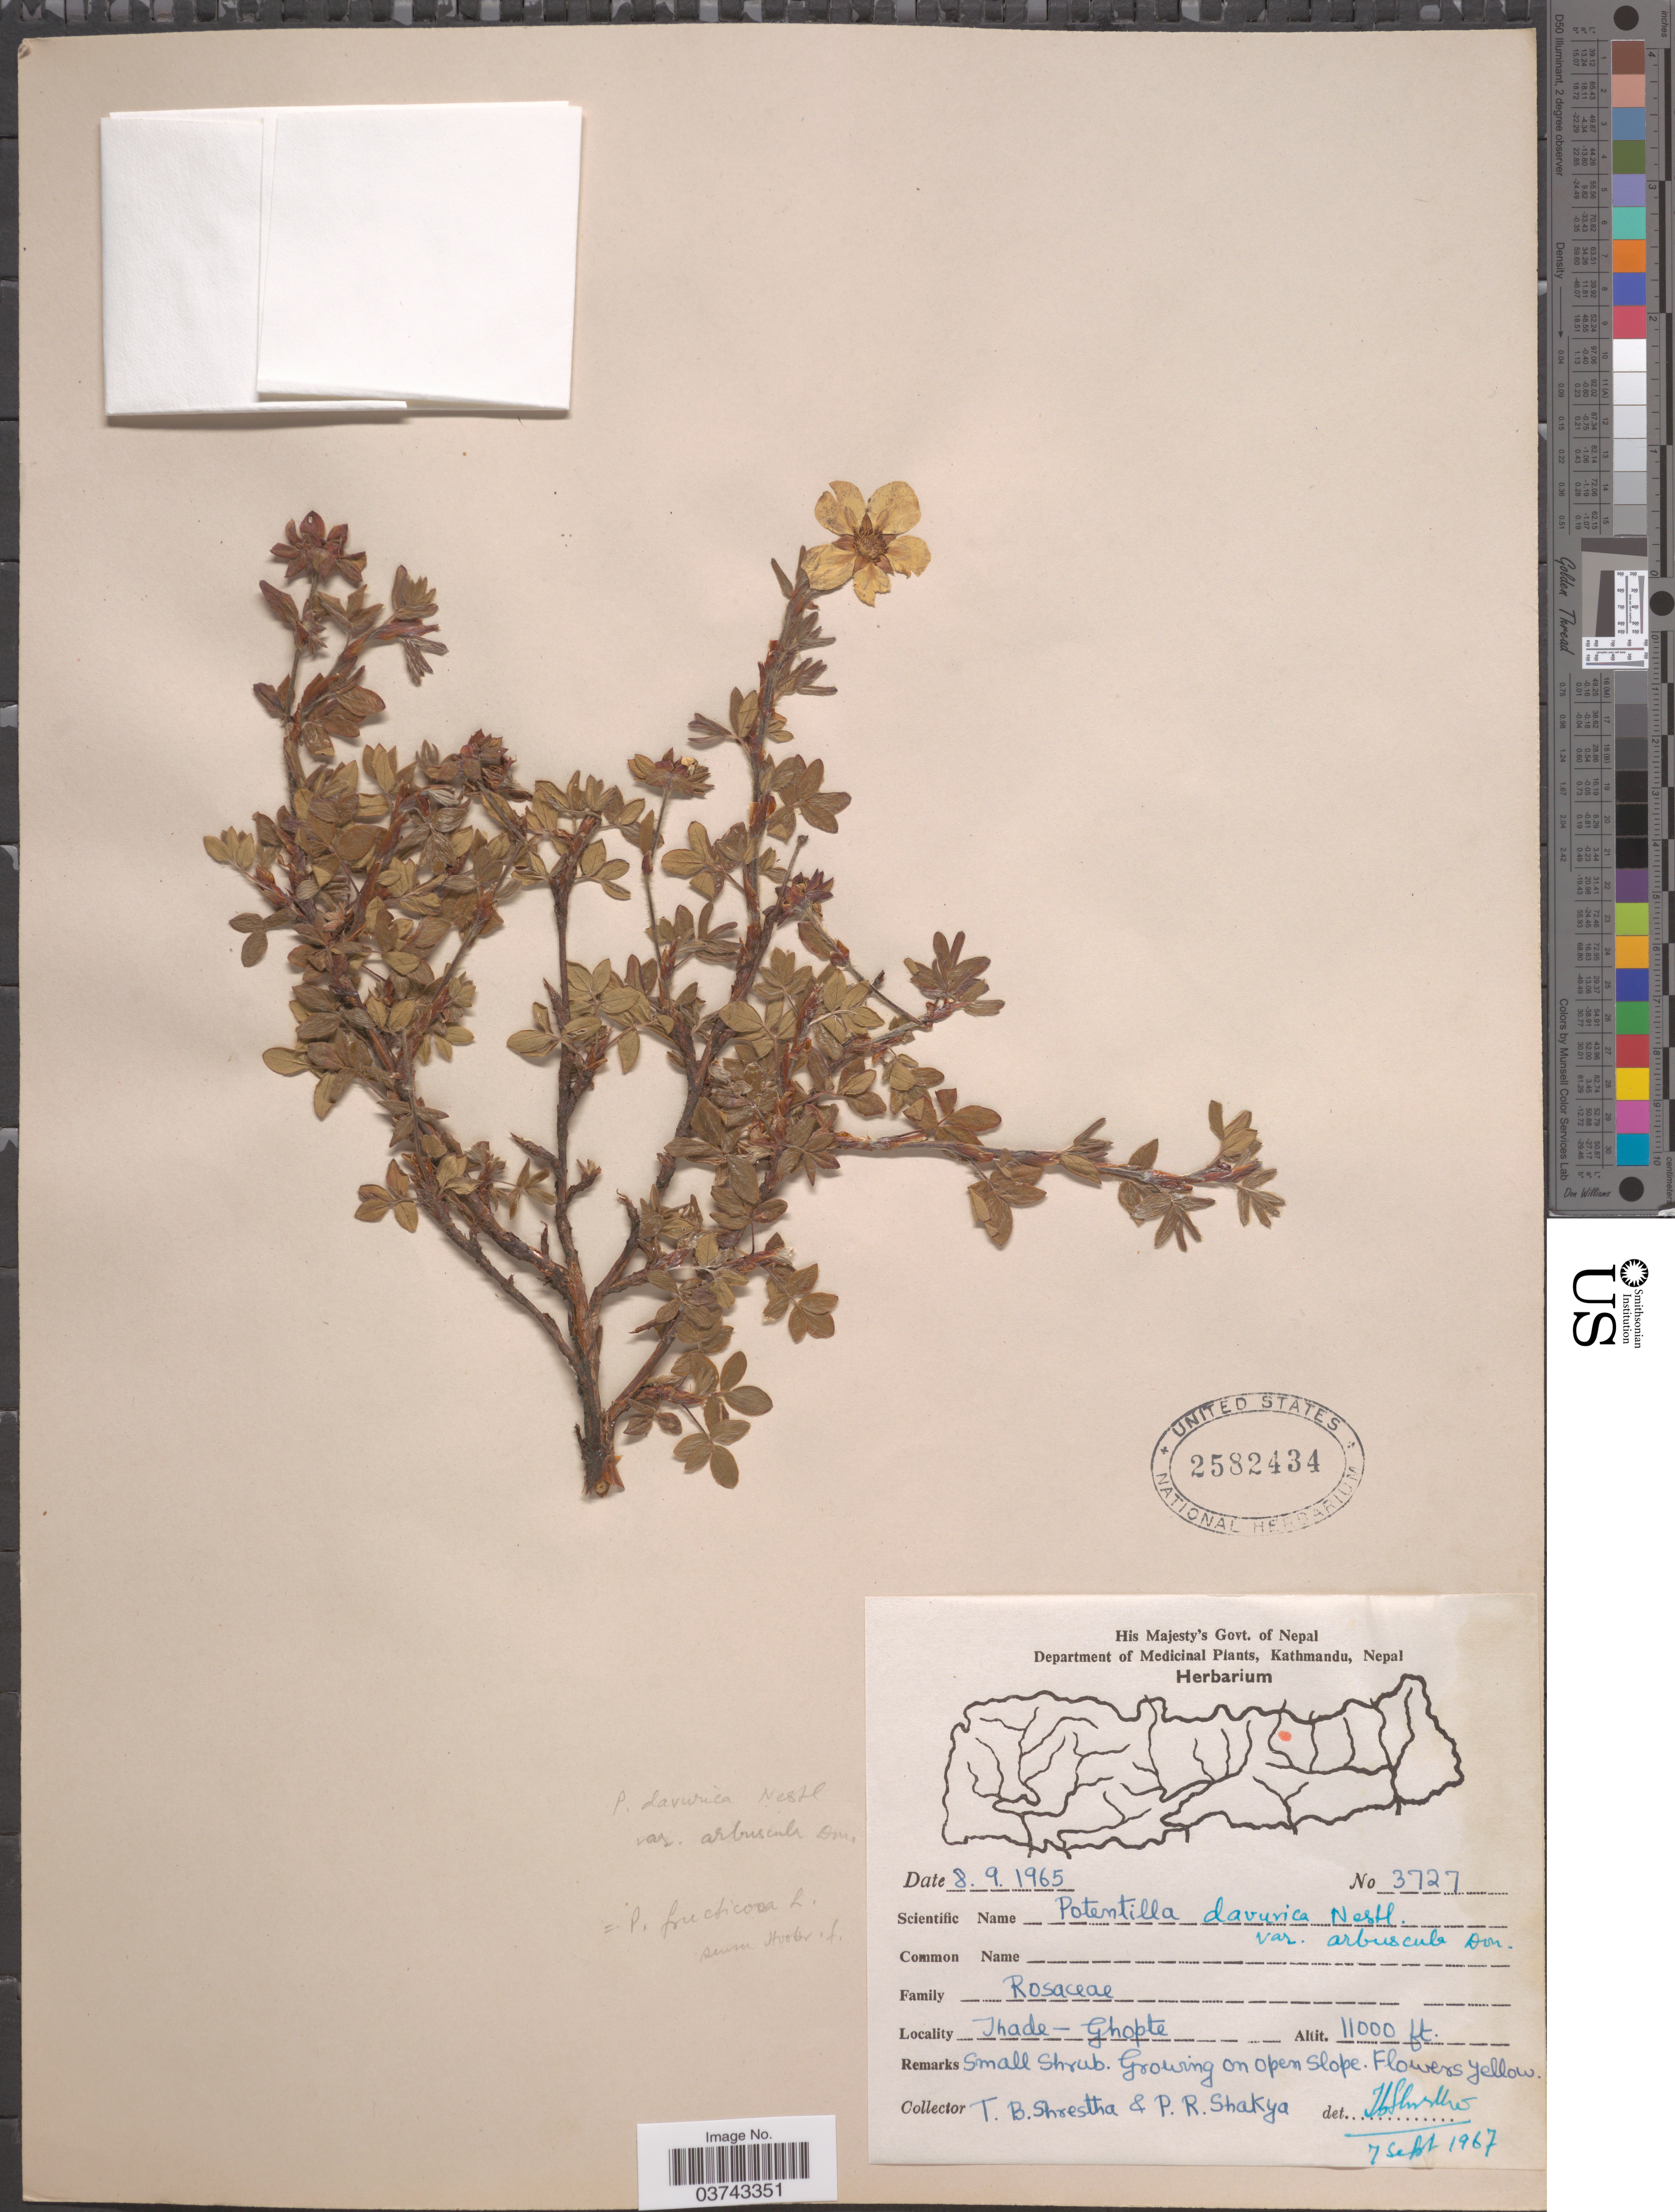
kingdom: Plantae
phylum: Tracheophyta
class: Magnoliopsida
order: Rosales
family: Rosaceae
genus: Dasiphora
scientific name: Dasiphora arbuscula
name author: (D. Don) Soják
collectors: T. B. Shrestha & P. Shakya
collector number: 3727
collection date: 1965-09-08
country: Nepal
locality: Thade-Ghopte.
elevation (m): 3353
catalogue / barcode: US 2582434